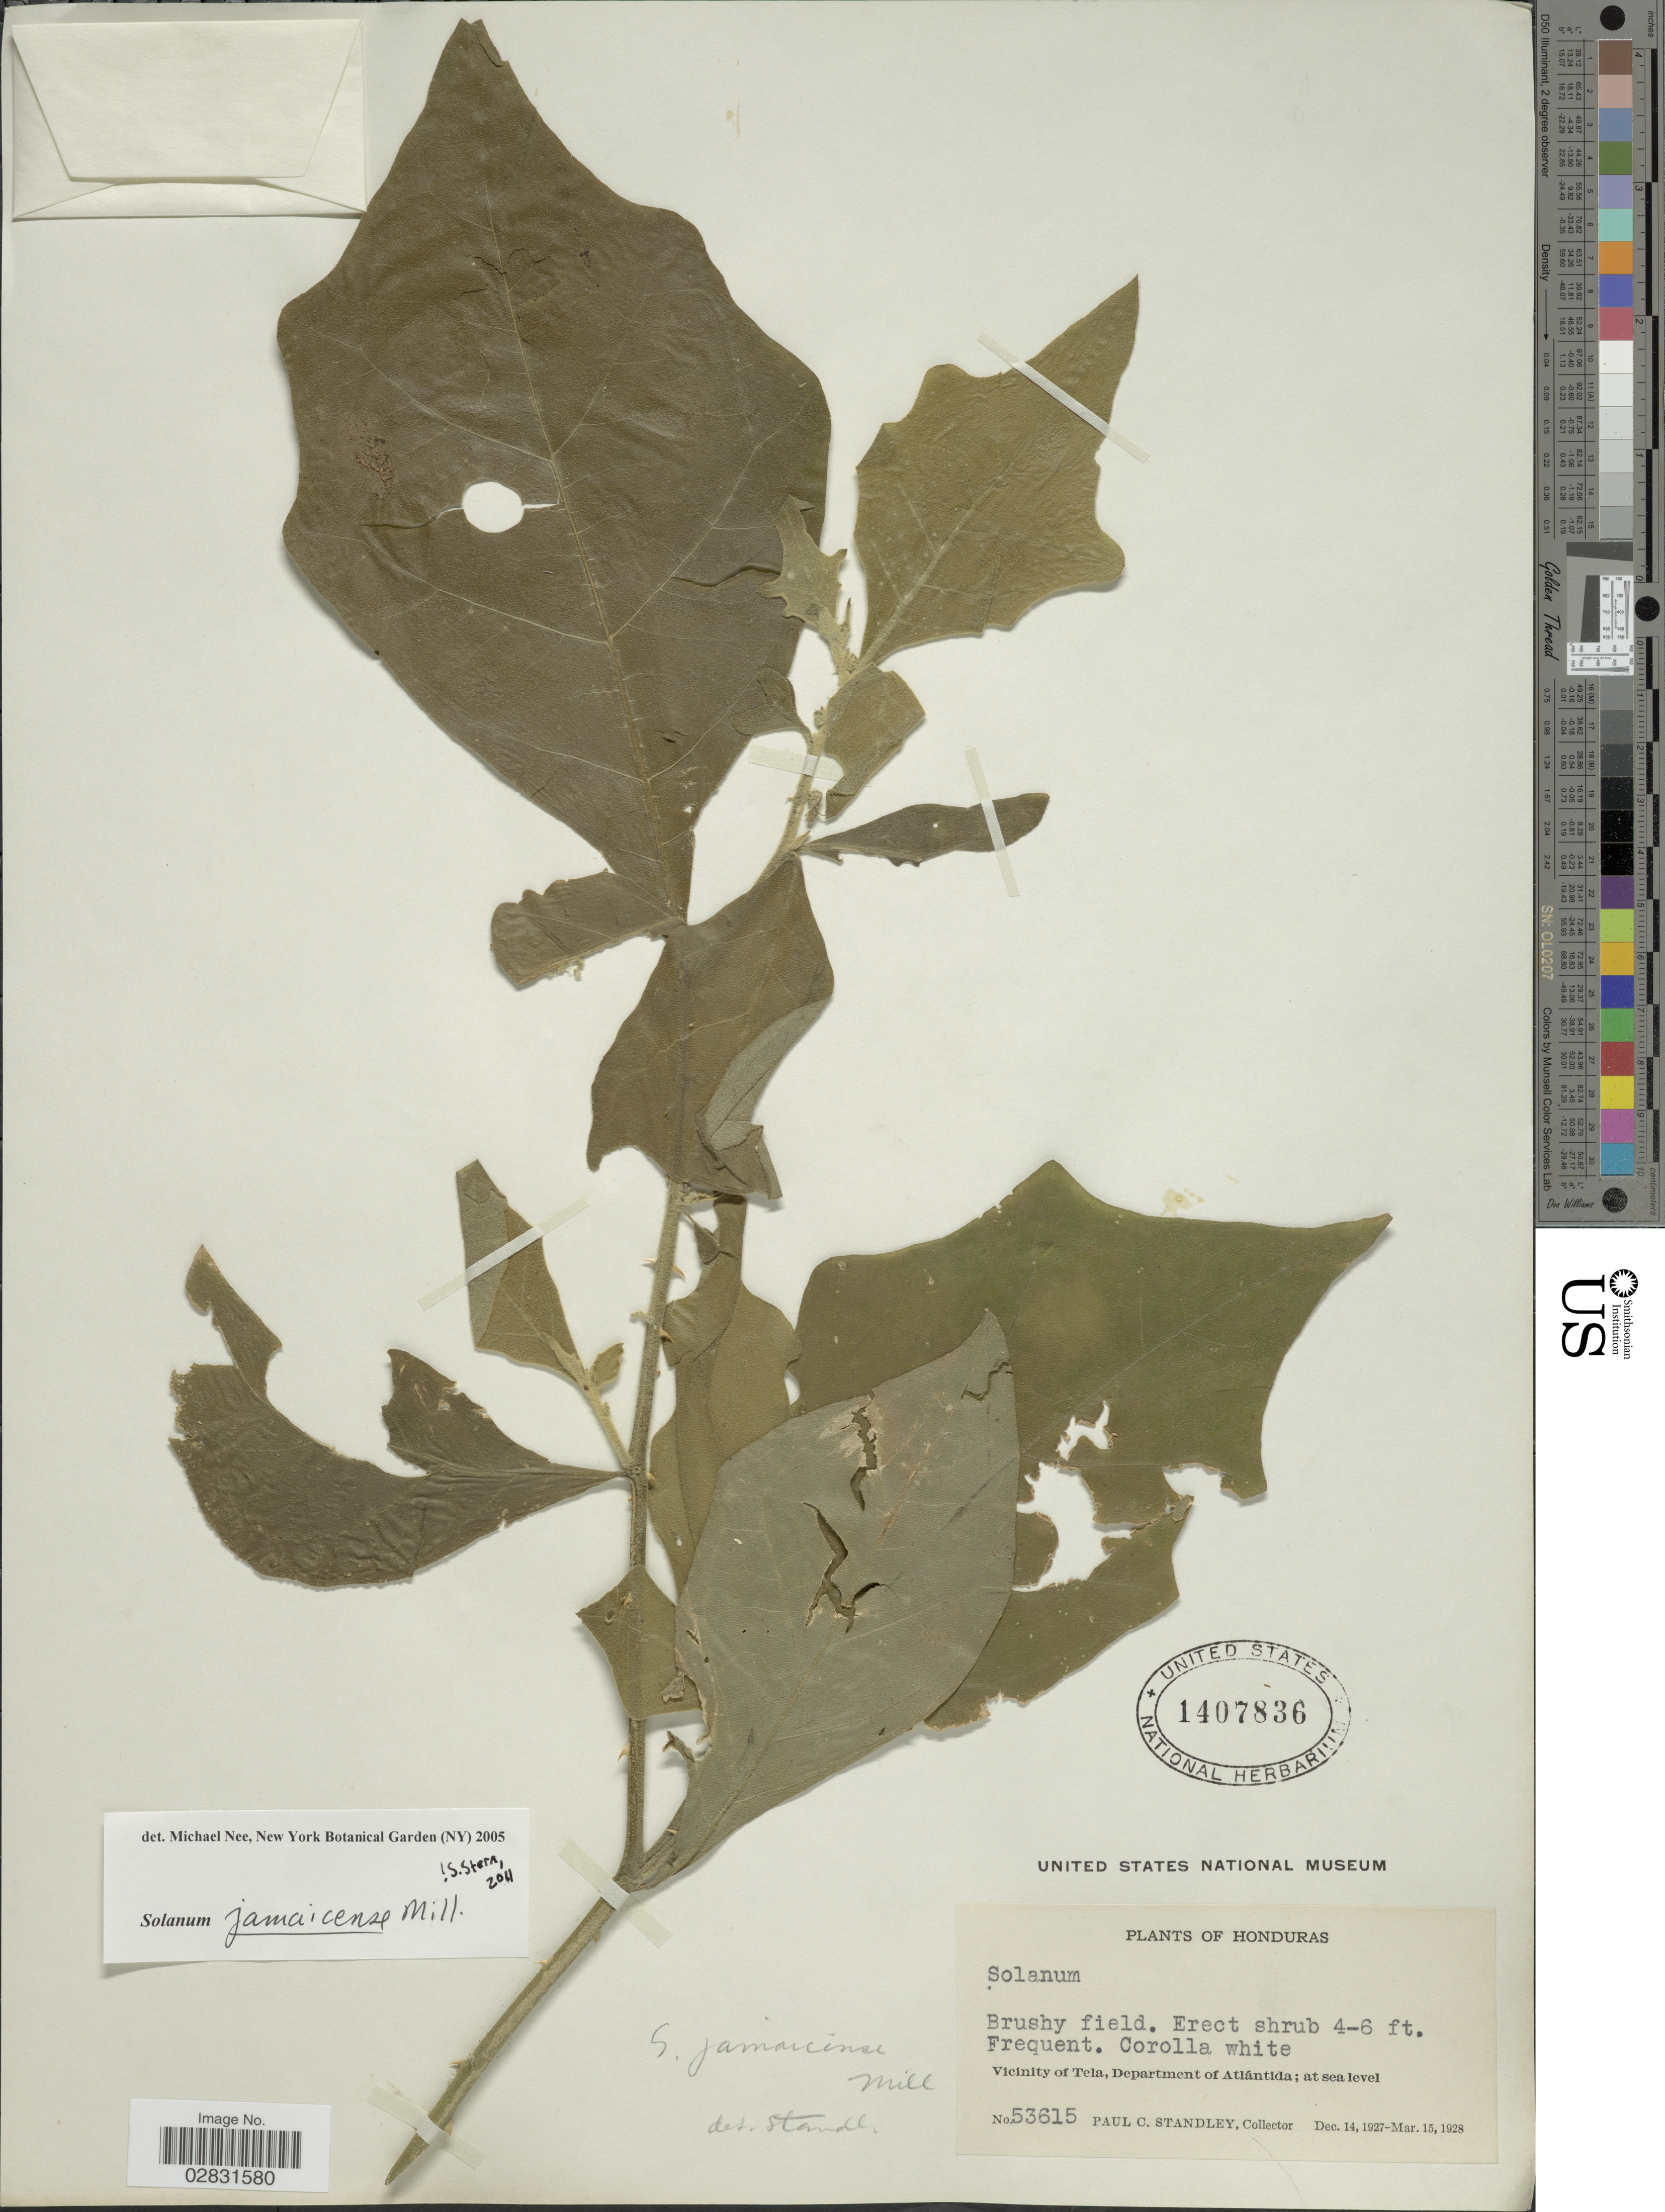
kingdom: Plantae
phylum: Tracheophyta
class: Magnoliopsida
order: Solanales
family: Solanaceae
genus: Solanum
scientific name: Solanum jamaicense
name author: Mill.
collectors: P. C. Standley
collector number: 53615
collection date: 1927-12-14/1928-03-15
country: Honduras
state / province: Atlántida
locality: Vicinity of Tela, Department of Atlántida.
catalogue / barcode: US 1407836